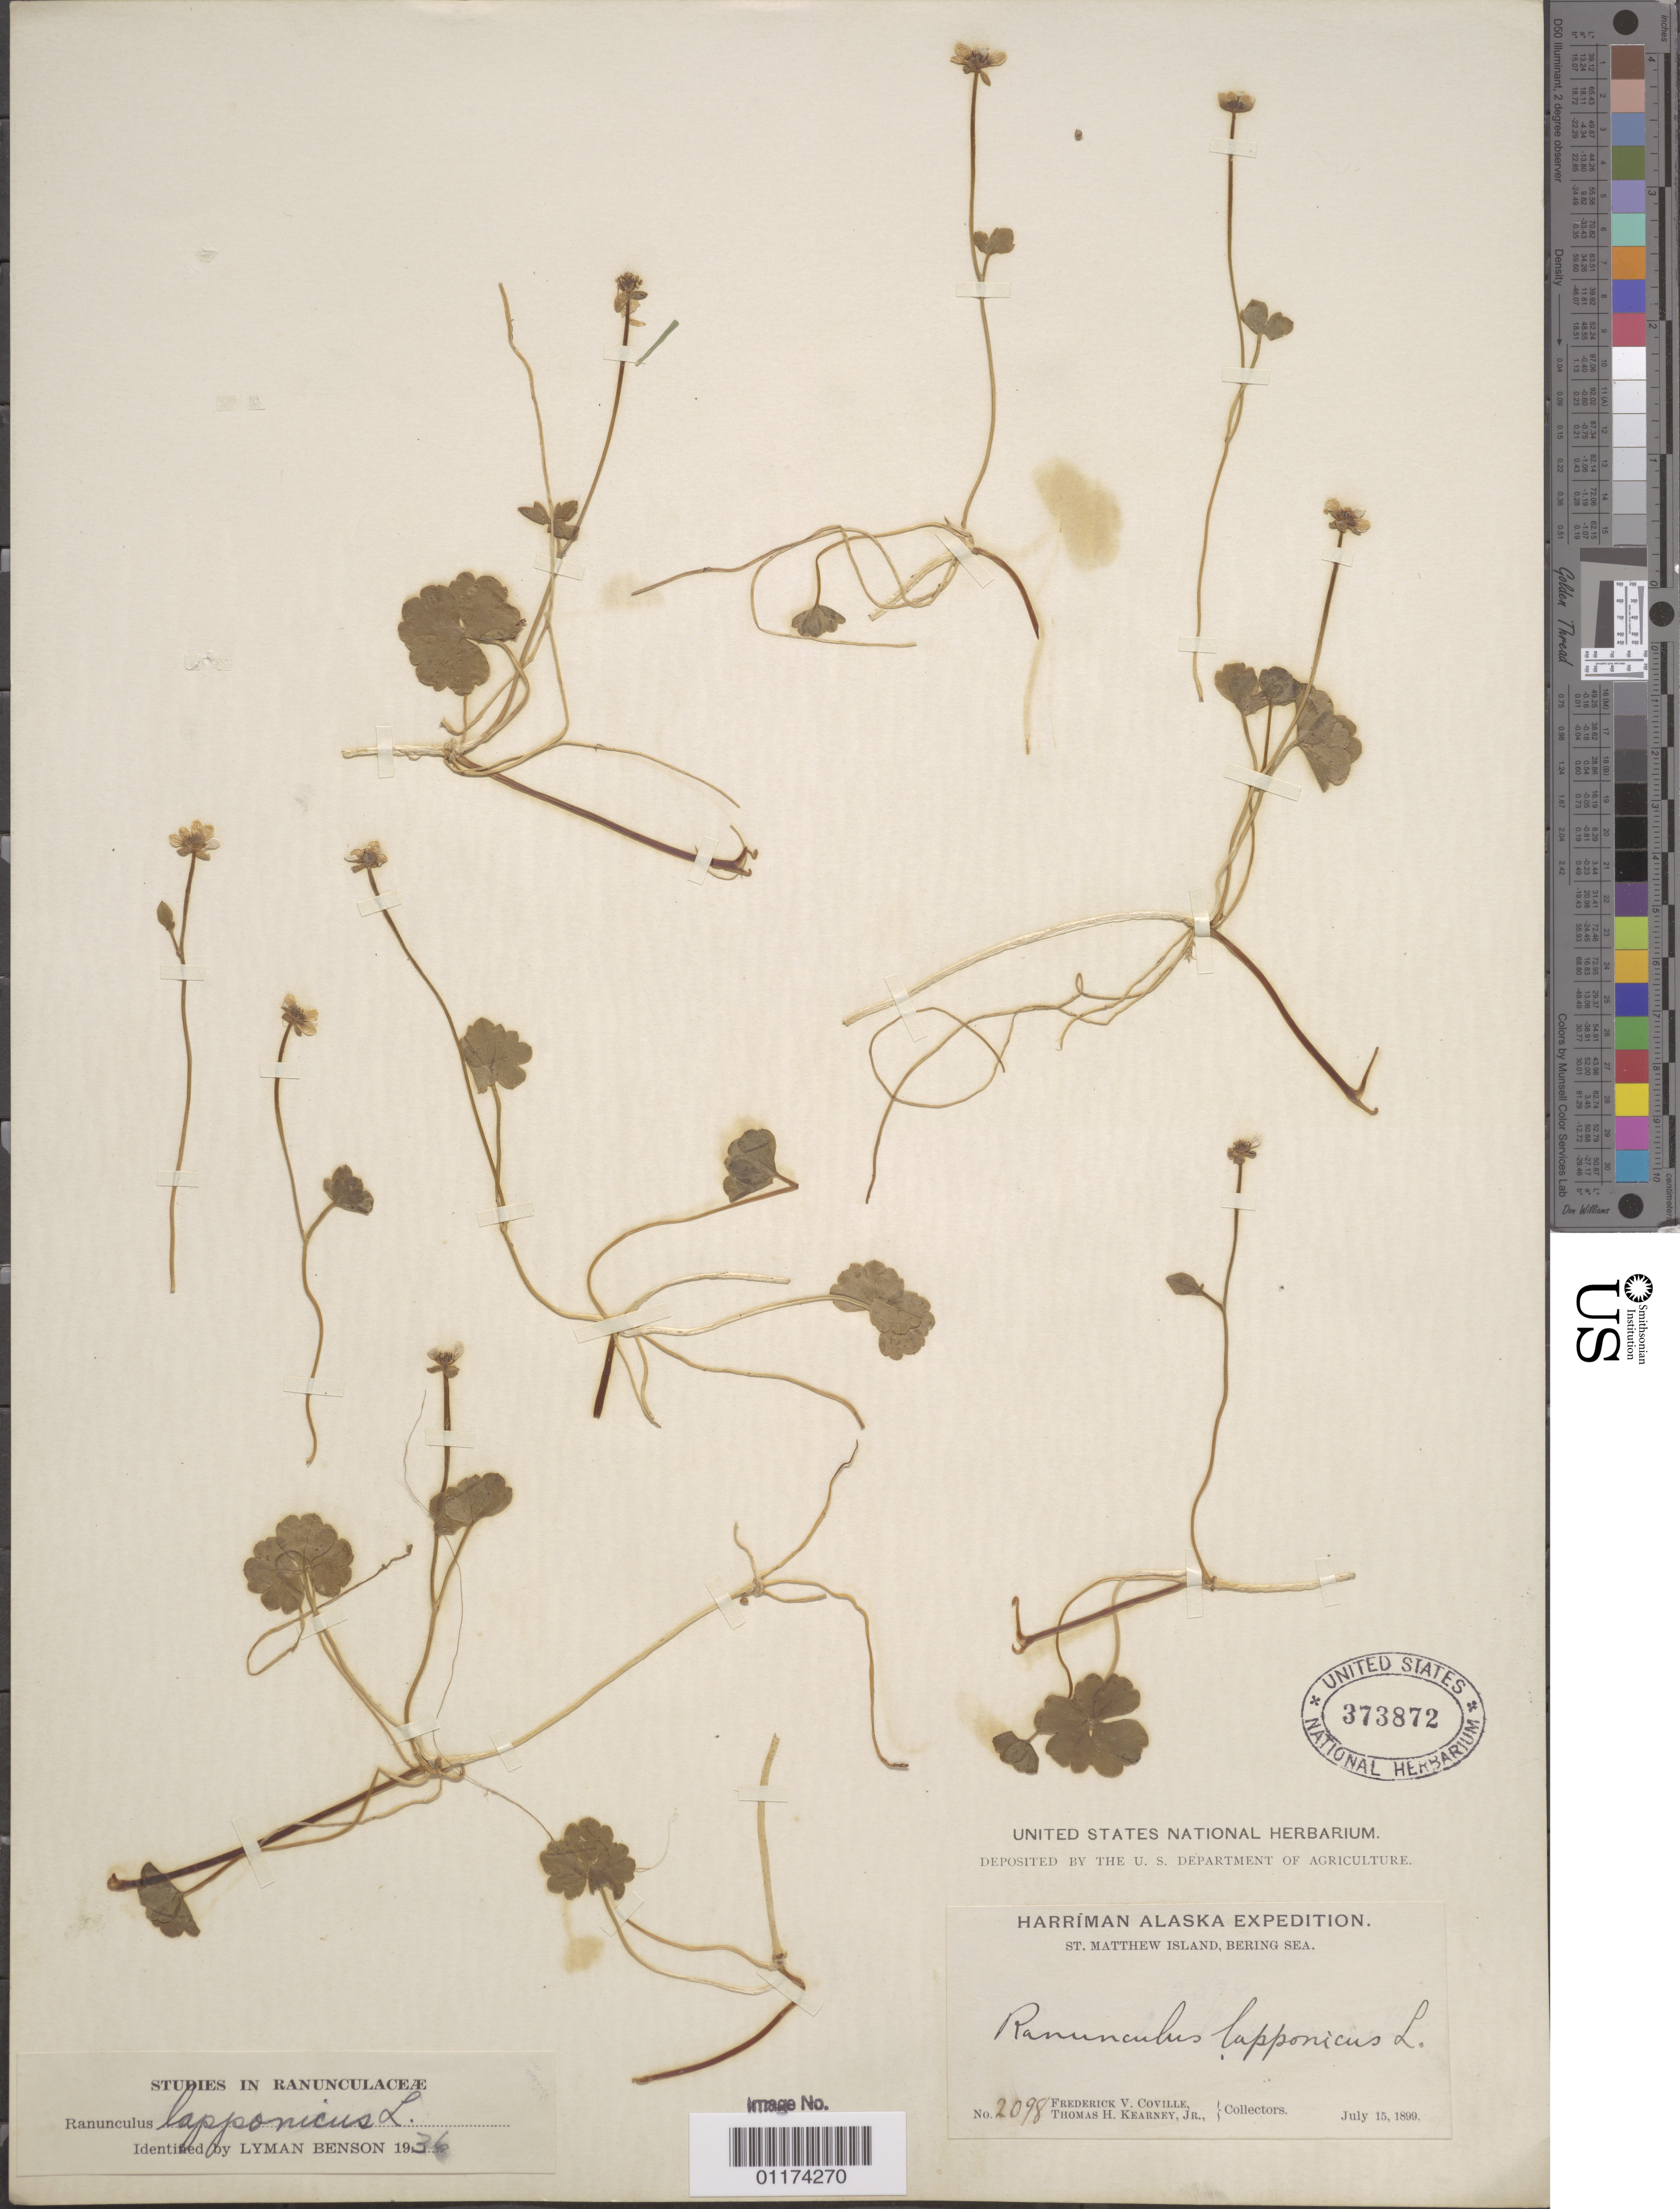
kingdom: Plantae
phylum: Tracheophyta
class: Magnoliopsida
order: Ranunculales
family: Ranunculaceae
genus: Ranunculus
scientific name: Ranunculus lapponicus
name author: L.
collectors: F. V. Coville & T. H. Kearney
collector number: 2098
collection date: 1899-07-15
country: United States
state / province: Alaska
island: St. Matthew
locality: Bering Sea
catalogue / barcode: US 373872